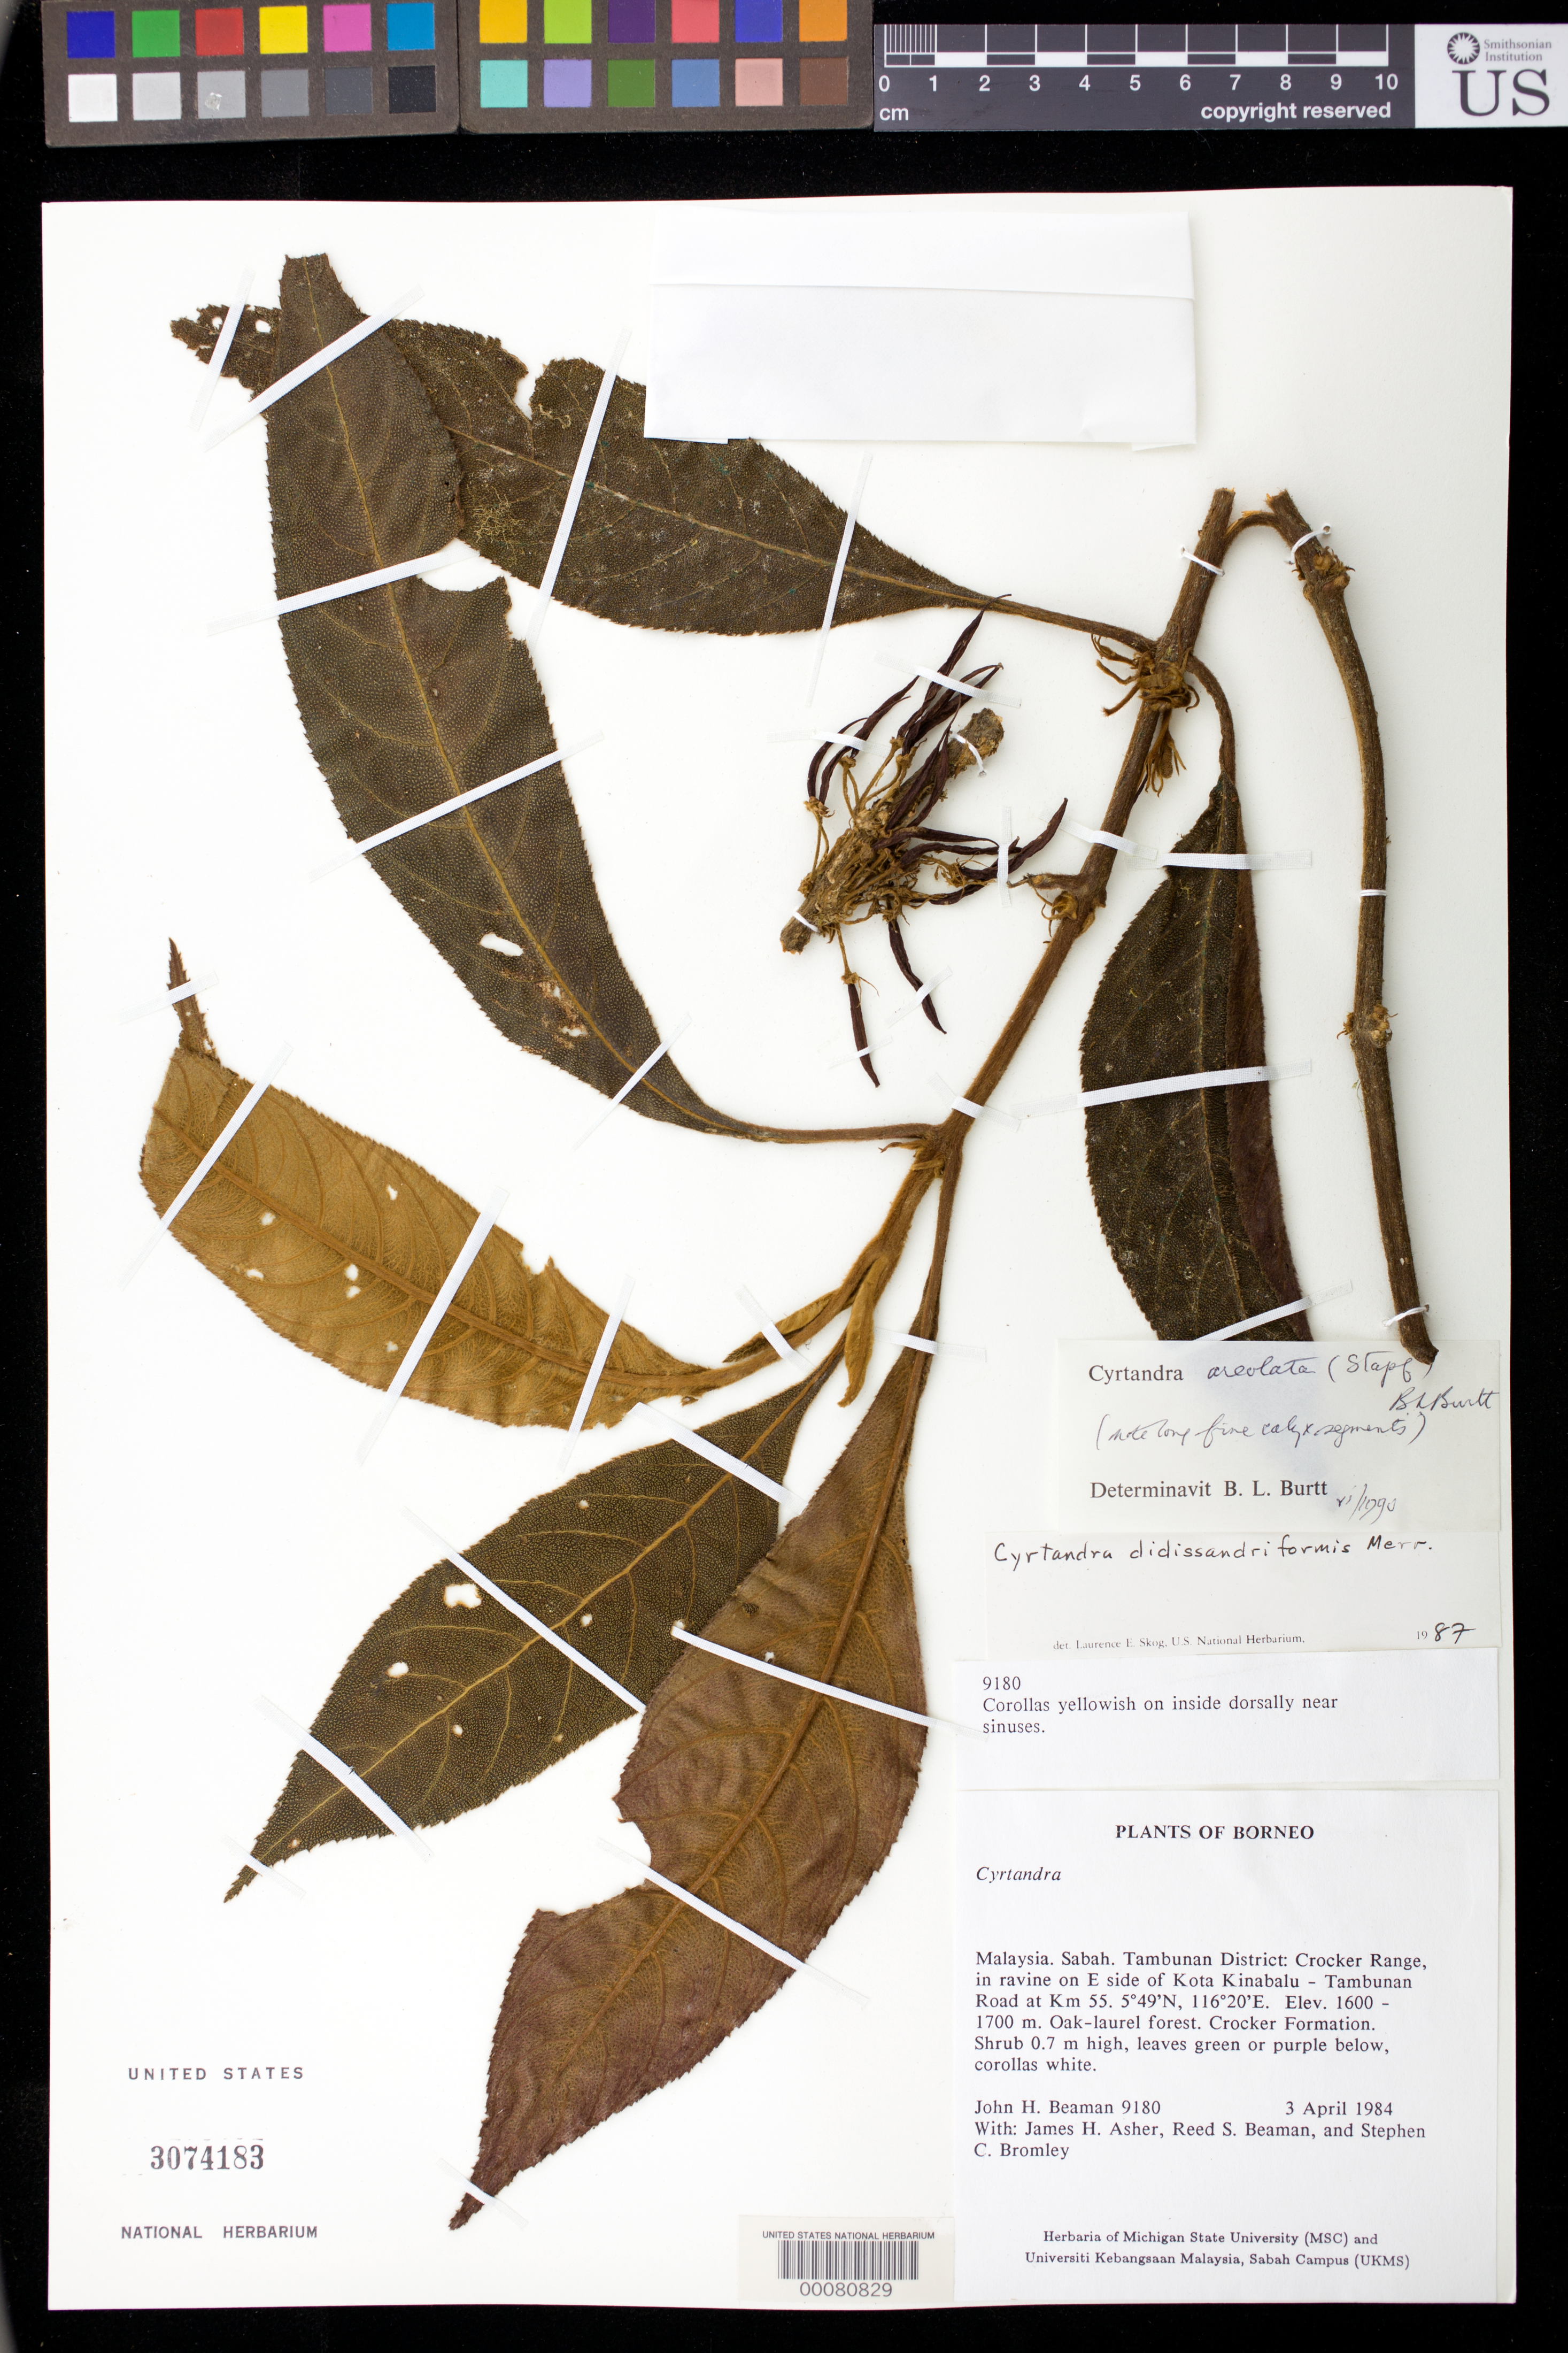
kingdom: Plantae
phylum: Tracheophyta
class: Magnoliopsida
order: Lamiales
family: Gesneriaceae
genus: Cyrtandra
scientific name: Cyrtandra didissandriformis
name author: Merr.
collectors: J. H. Beaman & et al.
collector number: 9180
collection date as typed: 03 Apr 1984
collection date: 1984-04-03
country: Malaysia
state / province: Sabah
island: Borneo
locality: Tambunan district, crocker range, in ravine on e side of kota kinabalu - tambunan road at km 55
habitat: Oak-laurel forest, crocker formation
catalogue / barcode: US 3074183